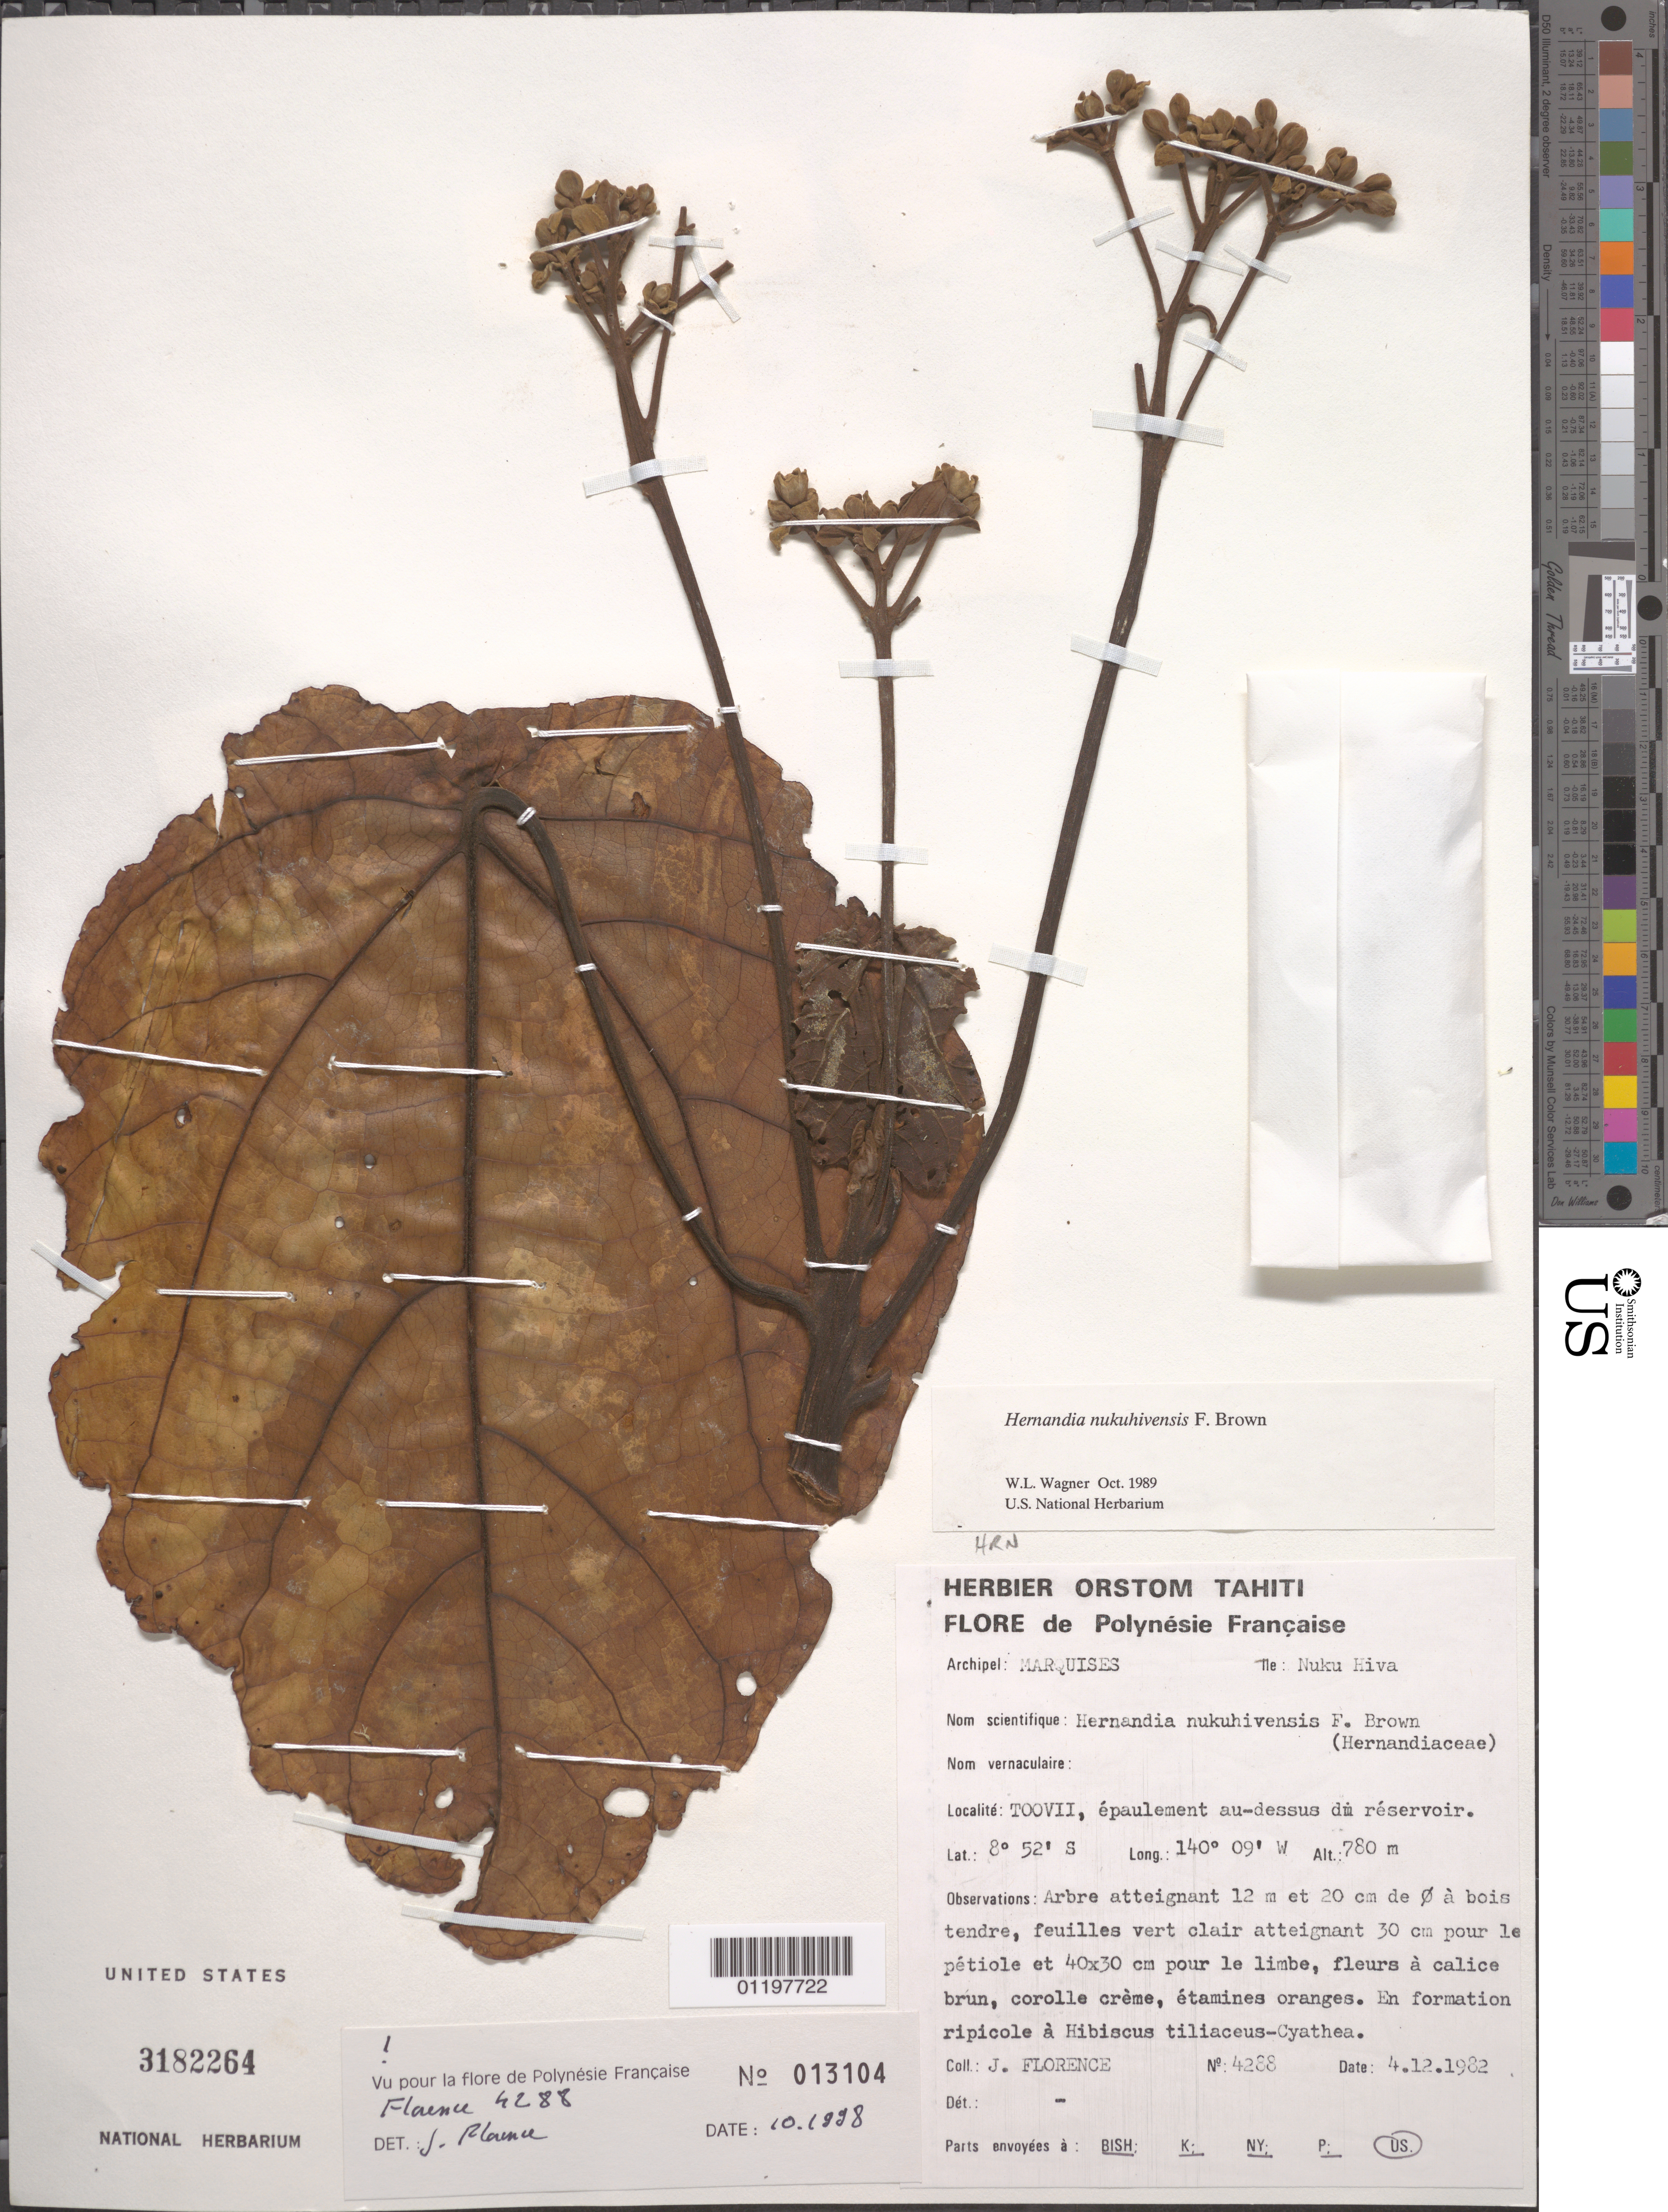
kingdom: Plantae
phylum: Tracheophyta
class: Magnoliopsida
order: Laurales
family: Hernandiaceae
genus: Hernandia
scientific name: Hernandia nukuhivensis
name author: F. Br.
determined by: Wagner, W. L., (BOT), Smithsonian Institution - National Museum of Natural History (UNITED STATES)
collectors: J. Florence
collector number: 4288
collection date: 1982-12-04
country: French Polynesia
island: Nuku Hiva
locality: Toovii, épaulement au-dessus du réservoir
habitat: En formation ripicole à Hibiscus tiliaceus-Cyathea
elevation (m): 780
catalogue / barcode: US 3182264